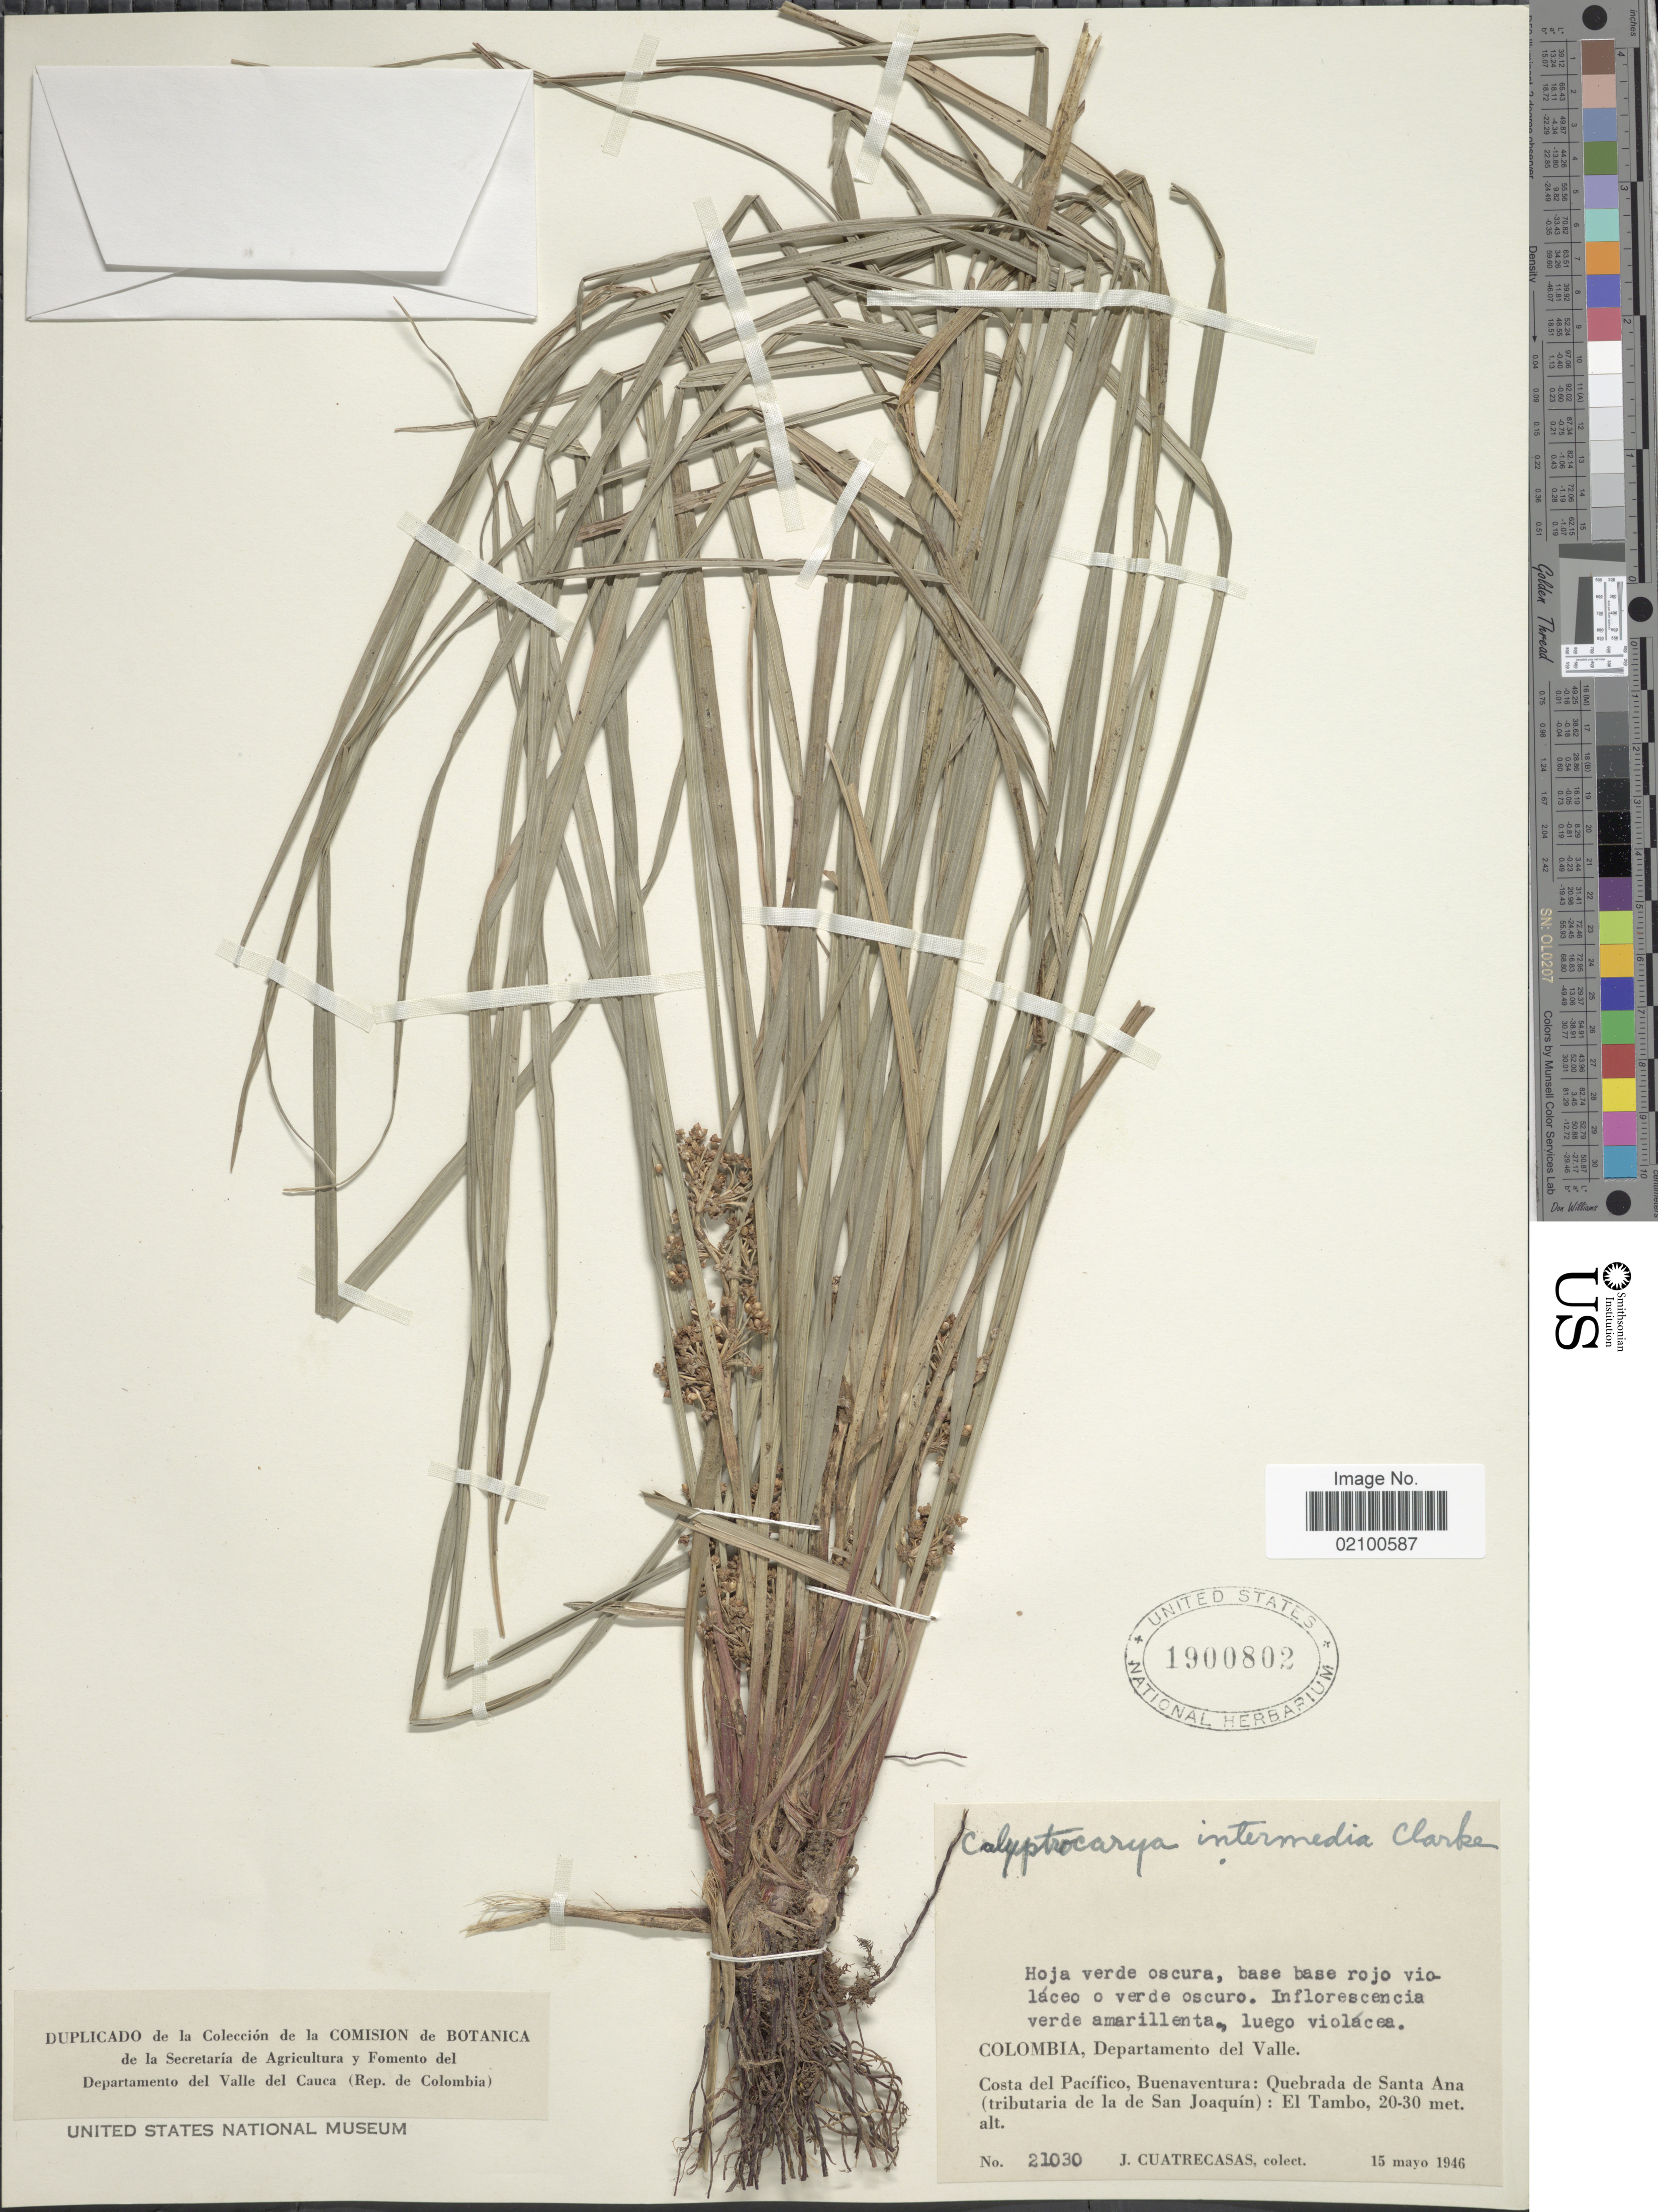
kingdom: Plantae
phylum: Tracheophyta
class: Liliopsida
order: Poales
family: Cyperaceae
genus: Calyptrocarya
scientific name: Calyptrocarya glomerulata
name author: (Brongn.) Urb.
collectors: J. Cuatrecasas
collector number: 21030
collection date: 1946-05-15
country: Colombia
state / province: Valle del Cauca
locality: Departamento del Valle, Costa del Pacifico, Buenaventura, Quebrada de Santa Ana (tributaria de la de San Joaquin), El Tambo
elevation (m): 20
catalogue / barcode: US 1900802